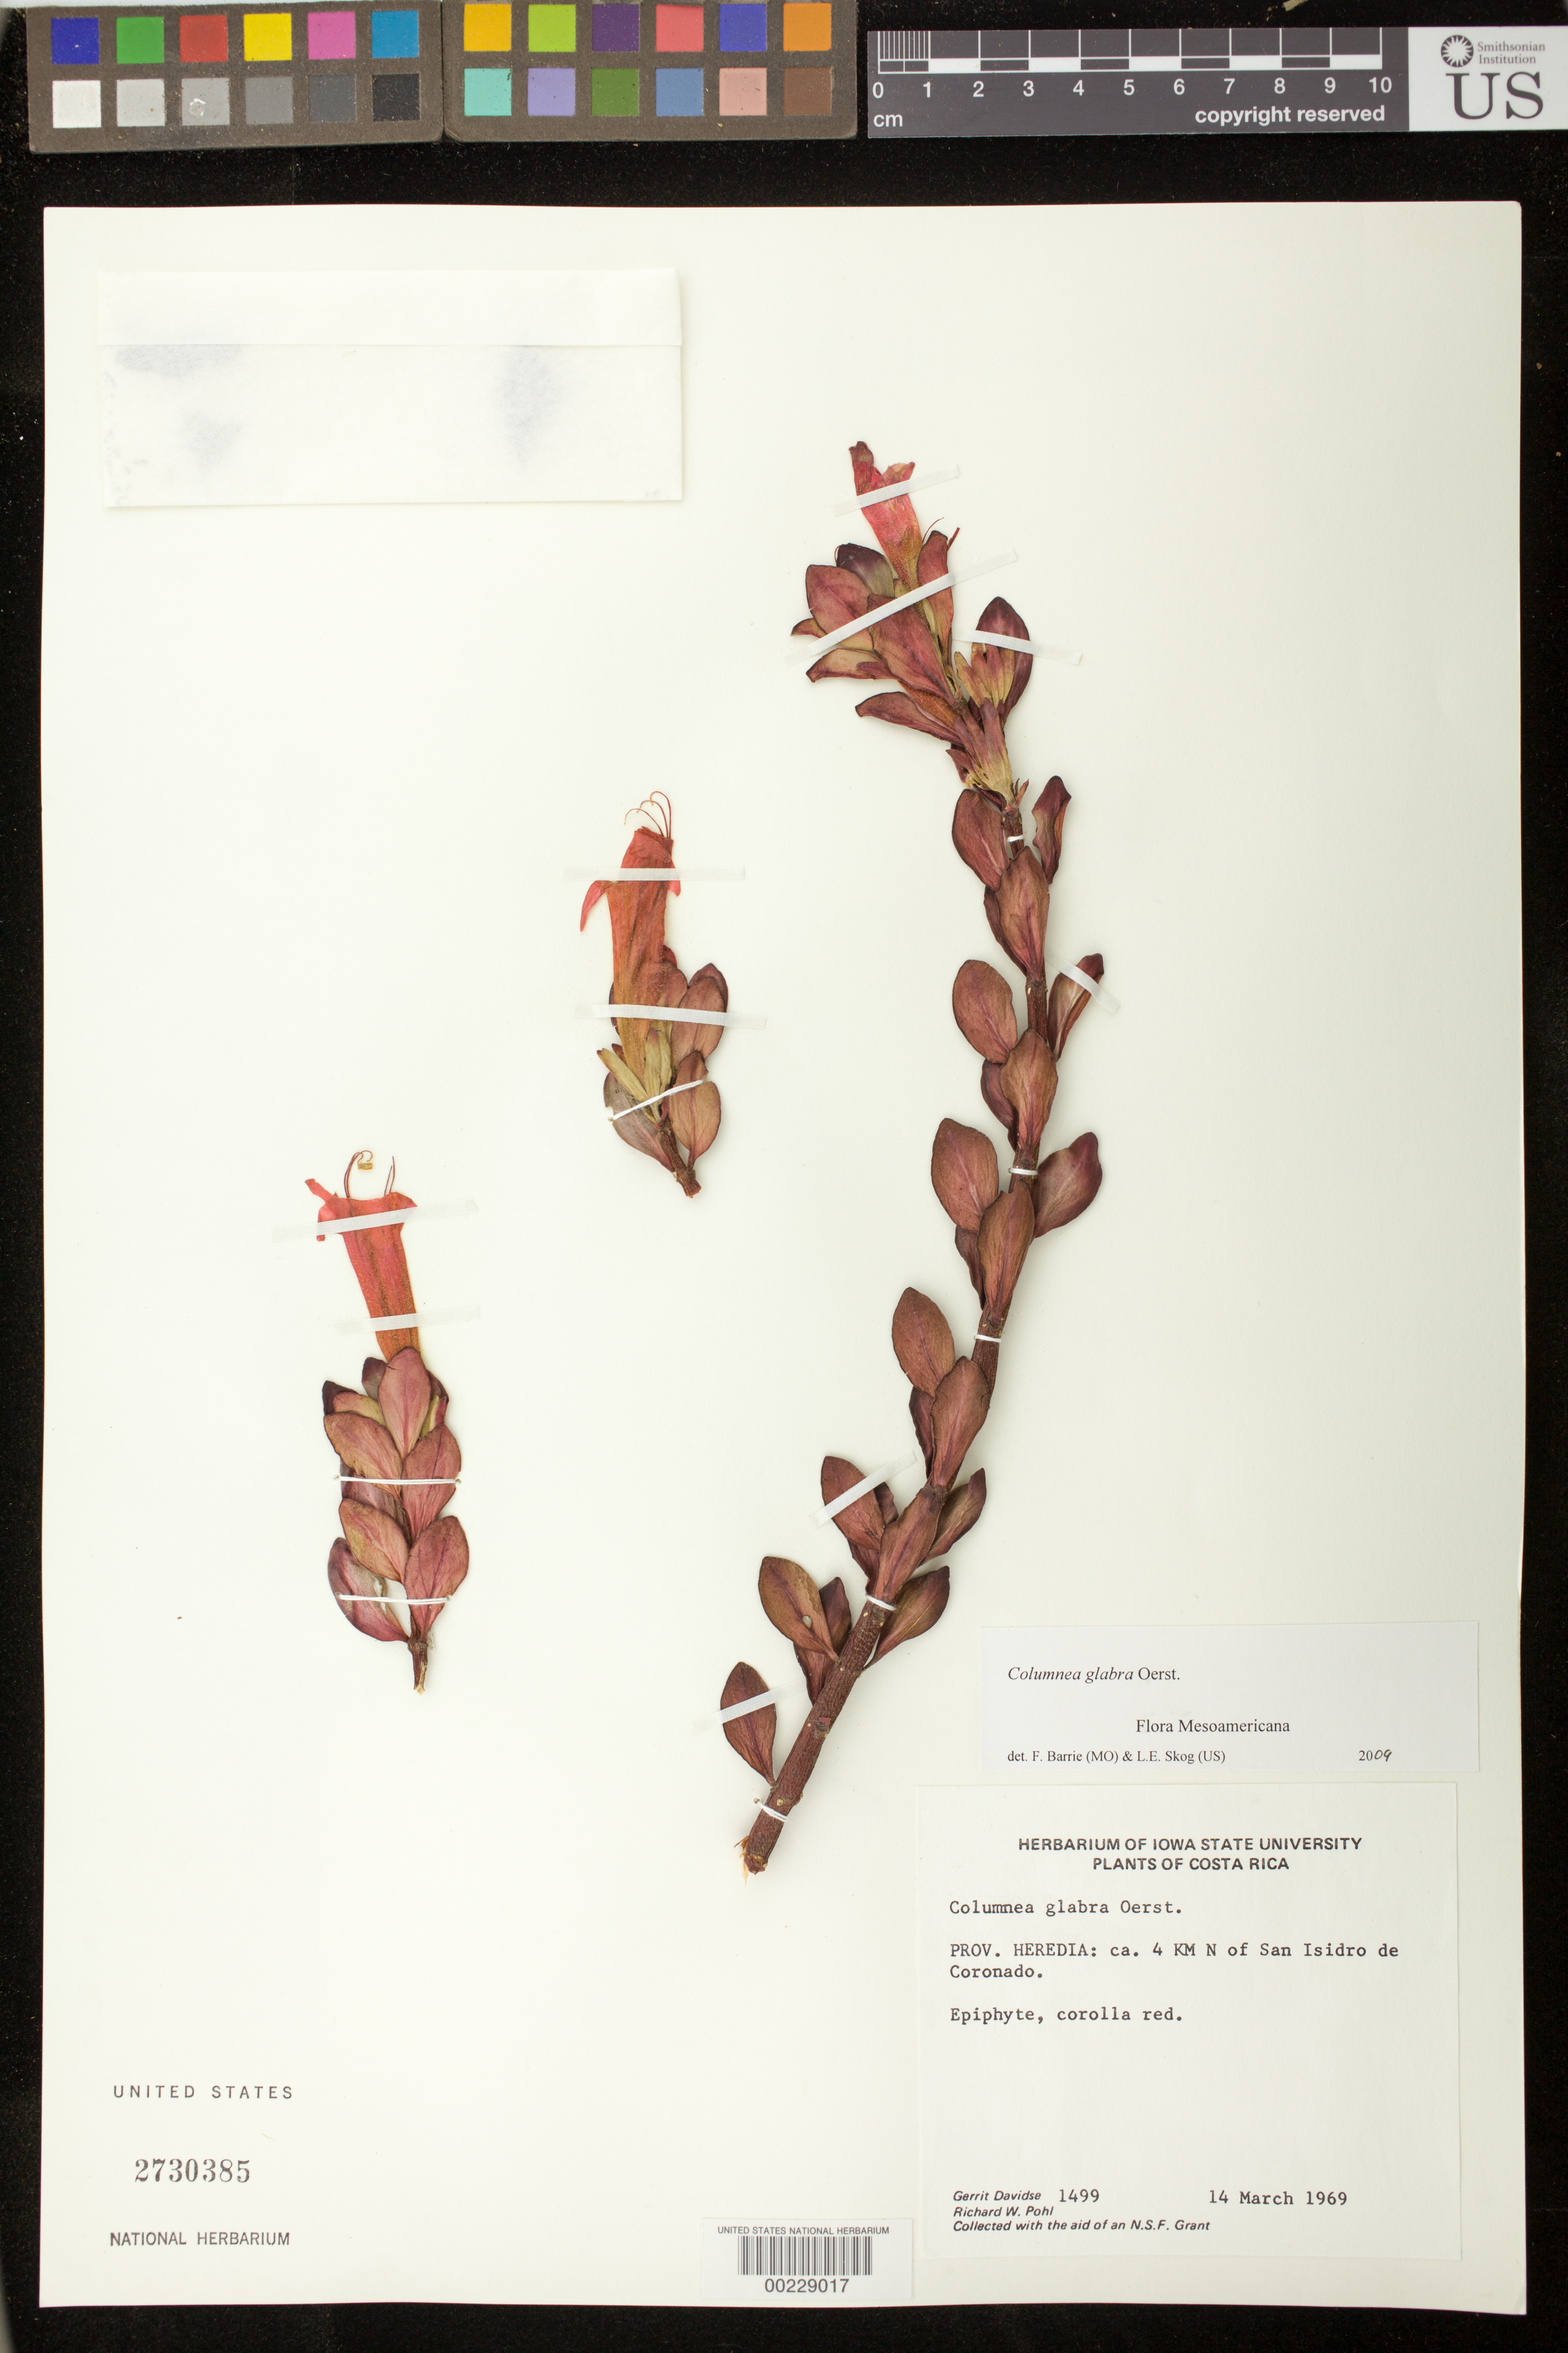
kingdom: Plantae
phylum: Tracheophyta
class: Magnoliopsida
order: Lamiales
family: Gesneriaceae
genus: Columnea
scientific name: Columnea glabra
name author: Oerst.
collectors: G. Davidse & R. W. Pohl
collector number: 1499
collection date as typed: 14 Mar 1969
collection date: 1969-03-14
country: Costa Rica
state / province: Heredia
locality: Ca 4 km N of San Isidro de Coronado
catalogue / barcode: US 2730385